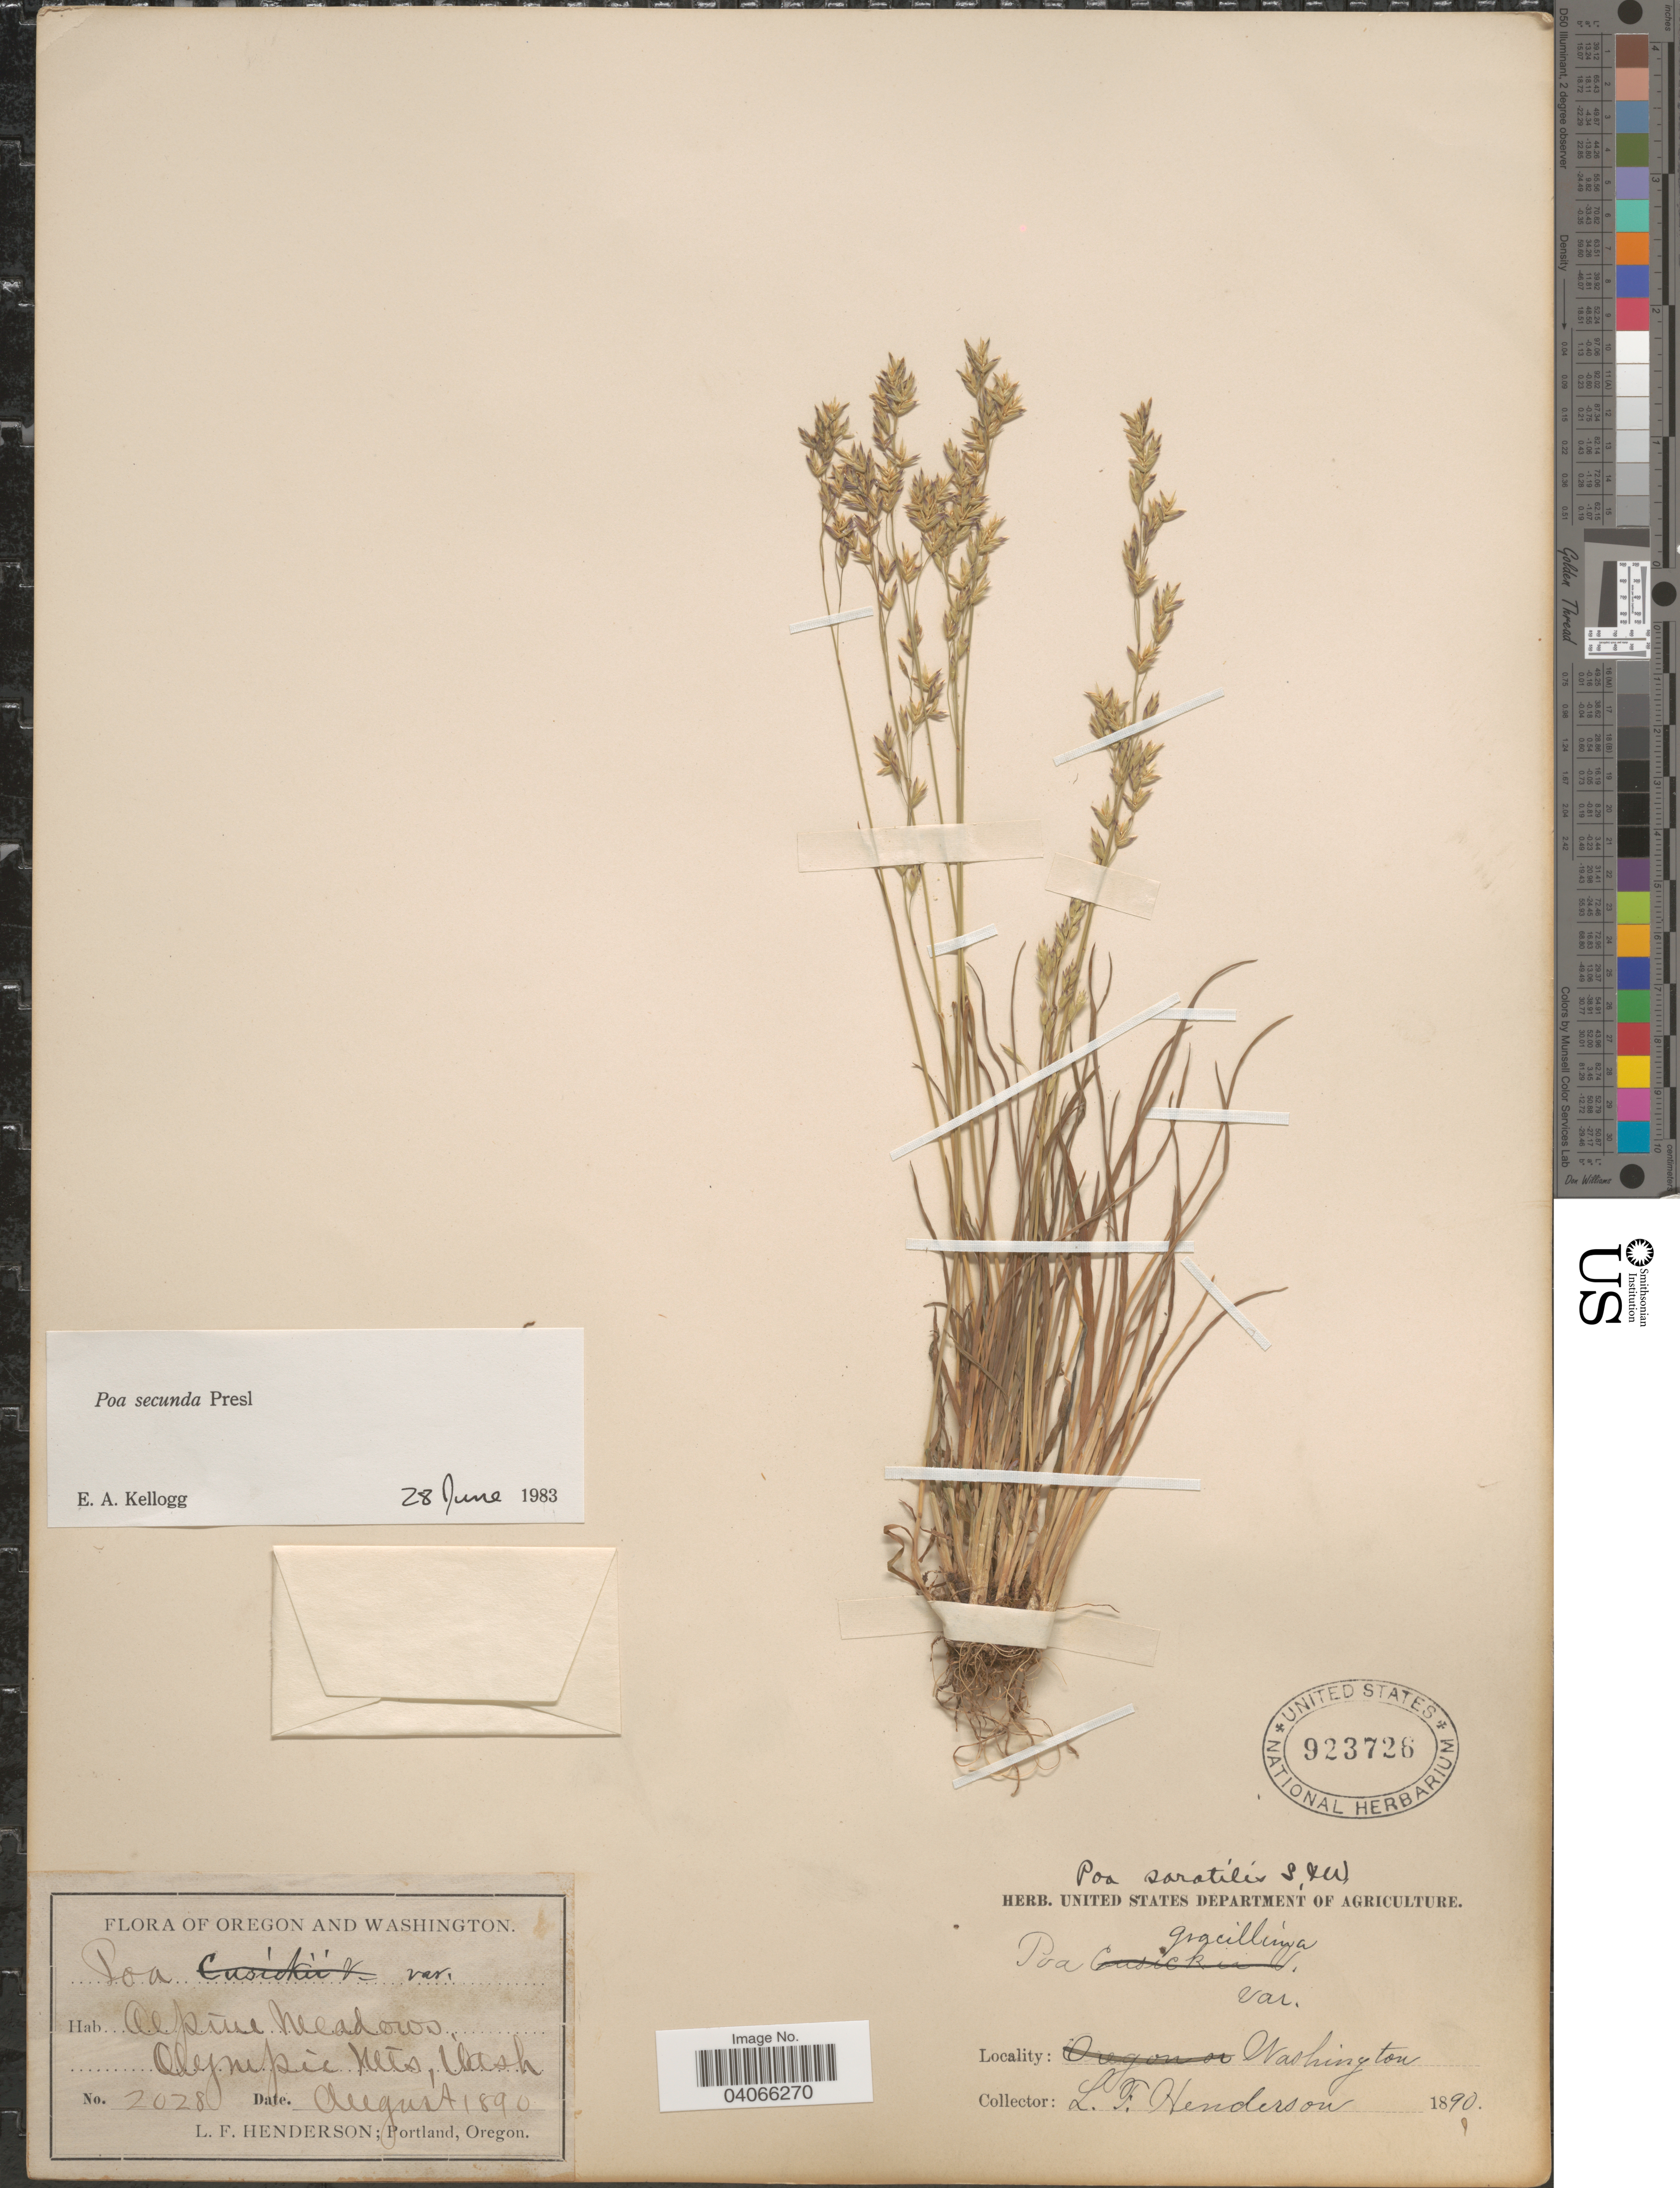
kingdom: Plantae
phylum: Tracheophyta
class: Liliopsida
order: Poales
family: Poaceae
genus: Poa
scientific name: Poa secunda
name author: J. Presl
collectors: L. Henderson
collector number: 2028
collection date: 1890-08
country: United States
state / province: Washington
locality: Alpine Meadows. Olympic Mts.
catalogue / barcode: US 923726